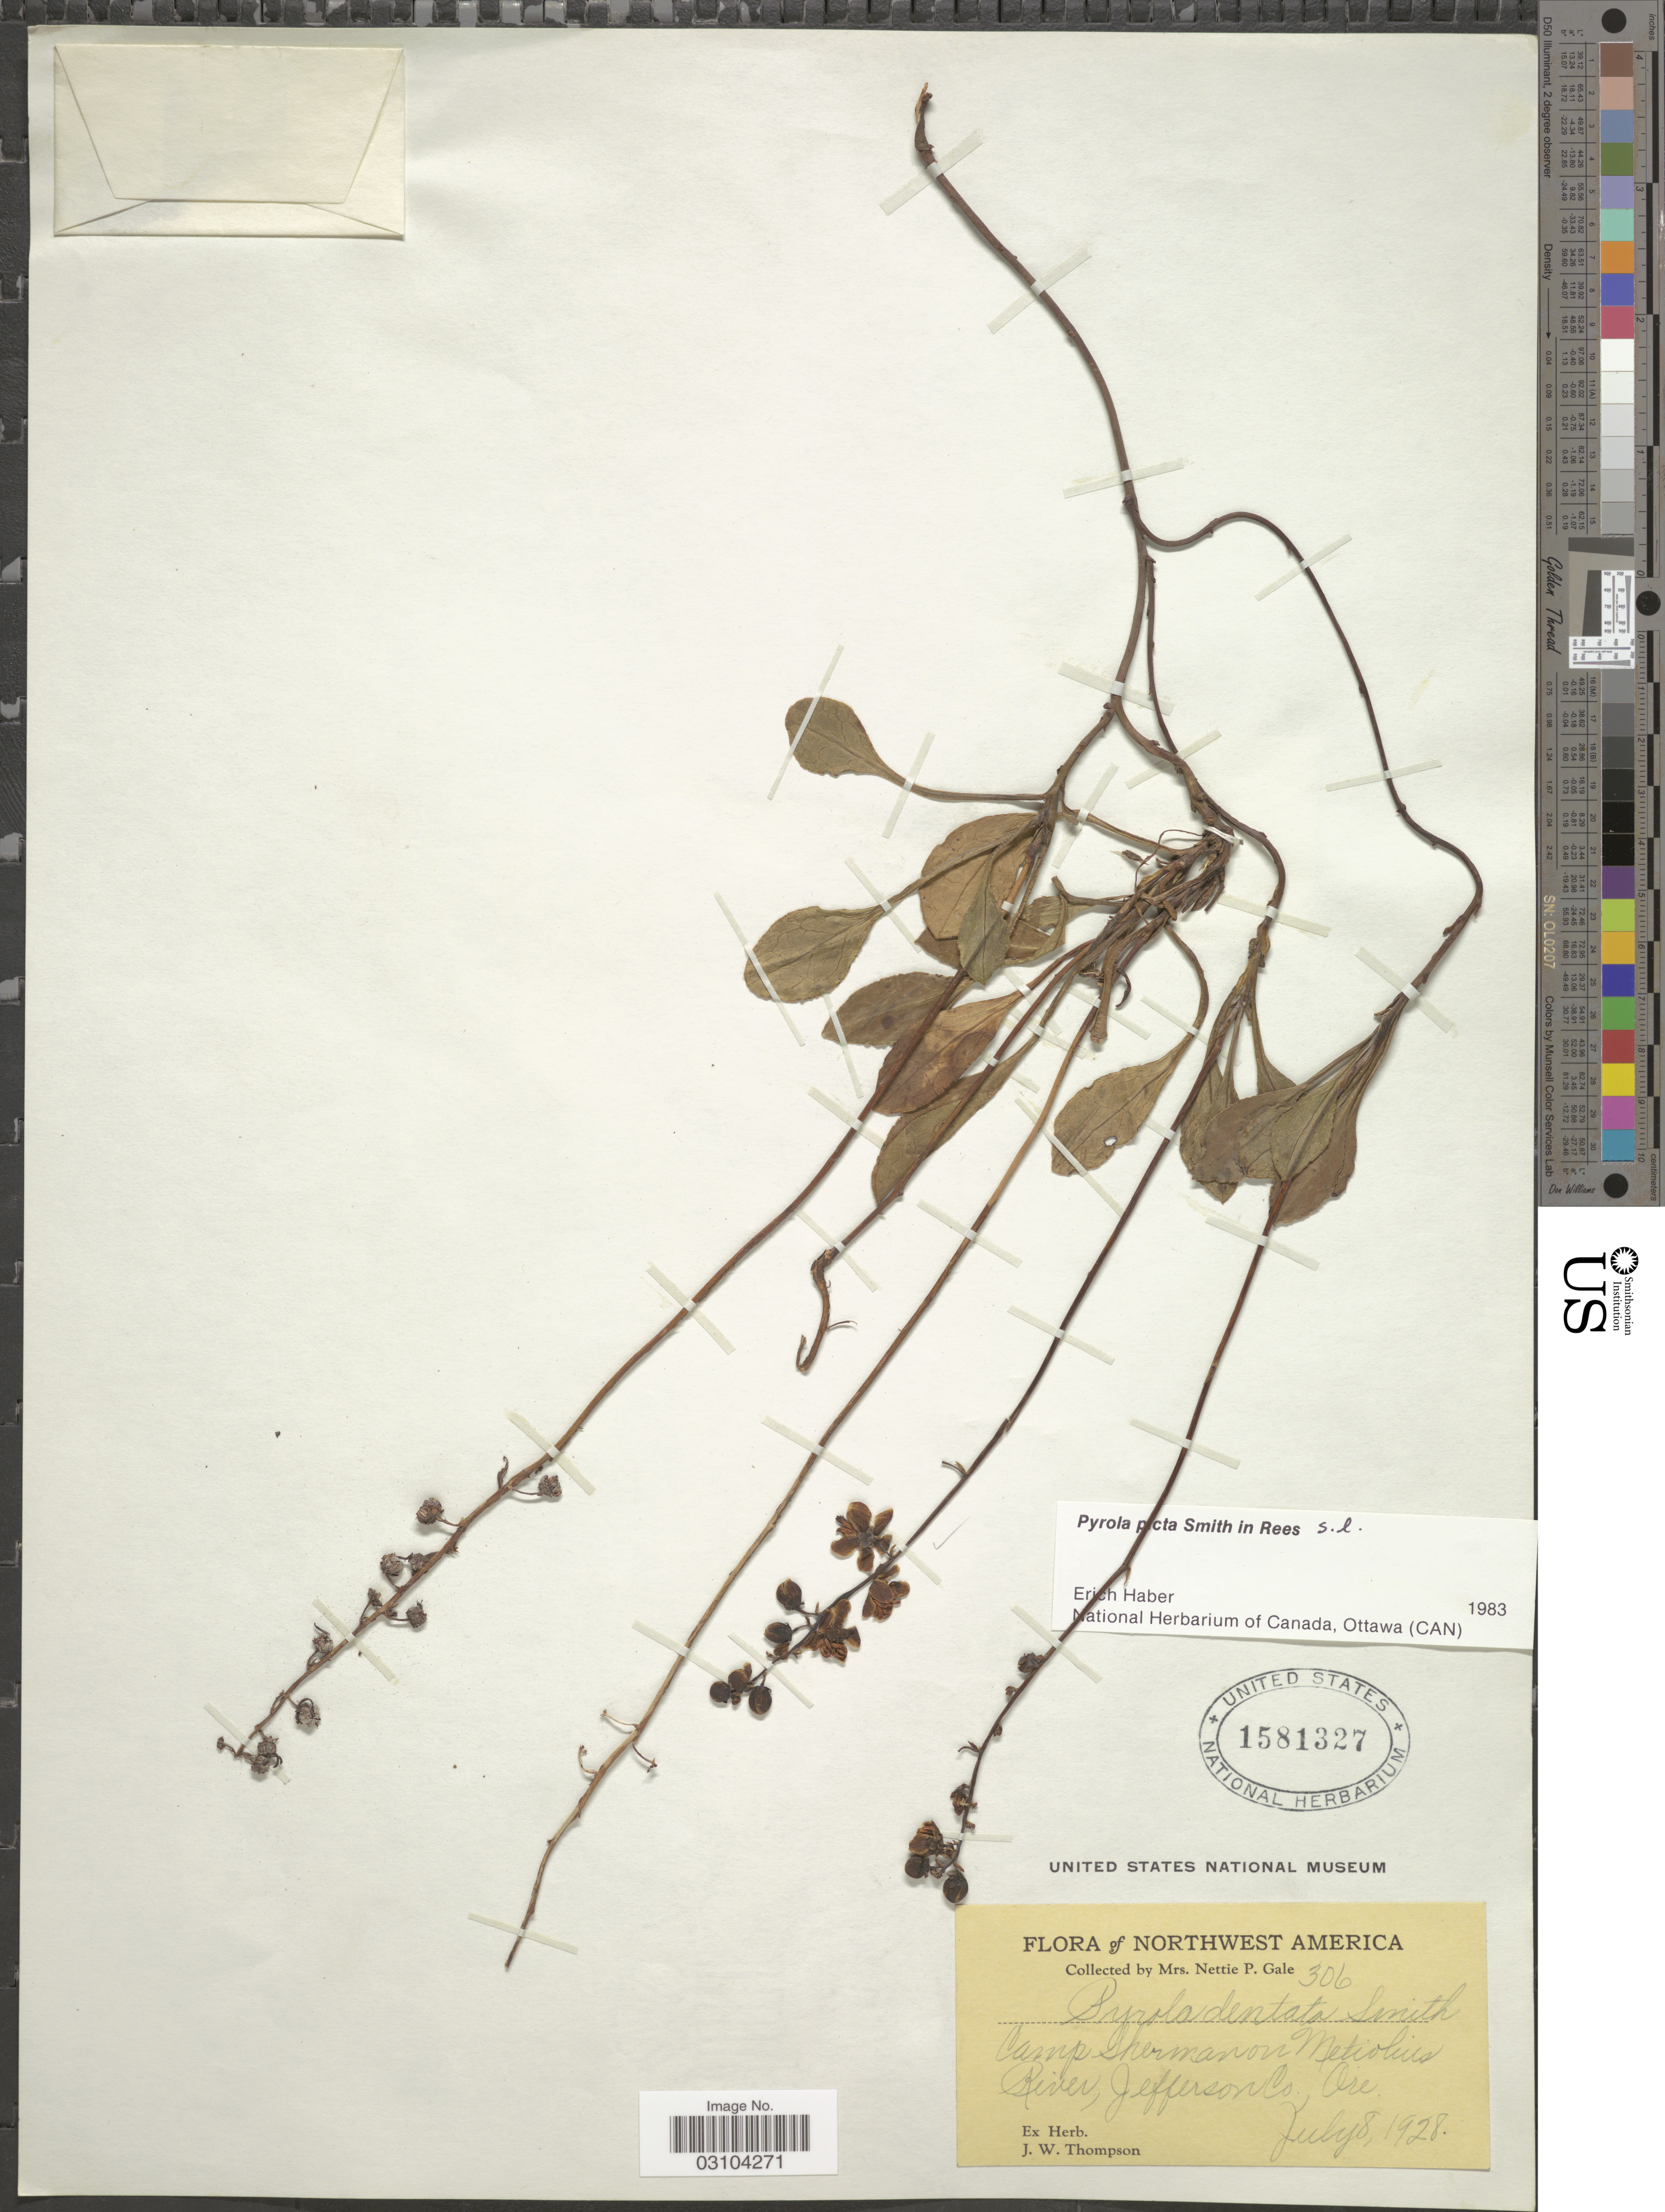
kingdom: Plantae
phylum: Tracheophyta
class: Magnoliopsida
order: Ericales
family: Ericaceae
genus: Pyrola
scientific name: Pyrola picta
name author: Sm. in Rees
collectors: N. Gale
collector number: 306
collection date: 1928-07-08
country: United States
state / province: Oregon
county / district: Jefferson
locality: Northwest America, Camp Sherman on Metiolius River, Jefferson Co.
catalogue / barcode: US 1581327